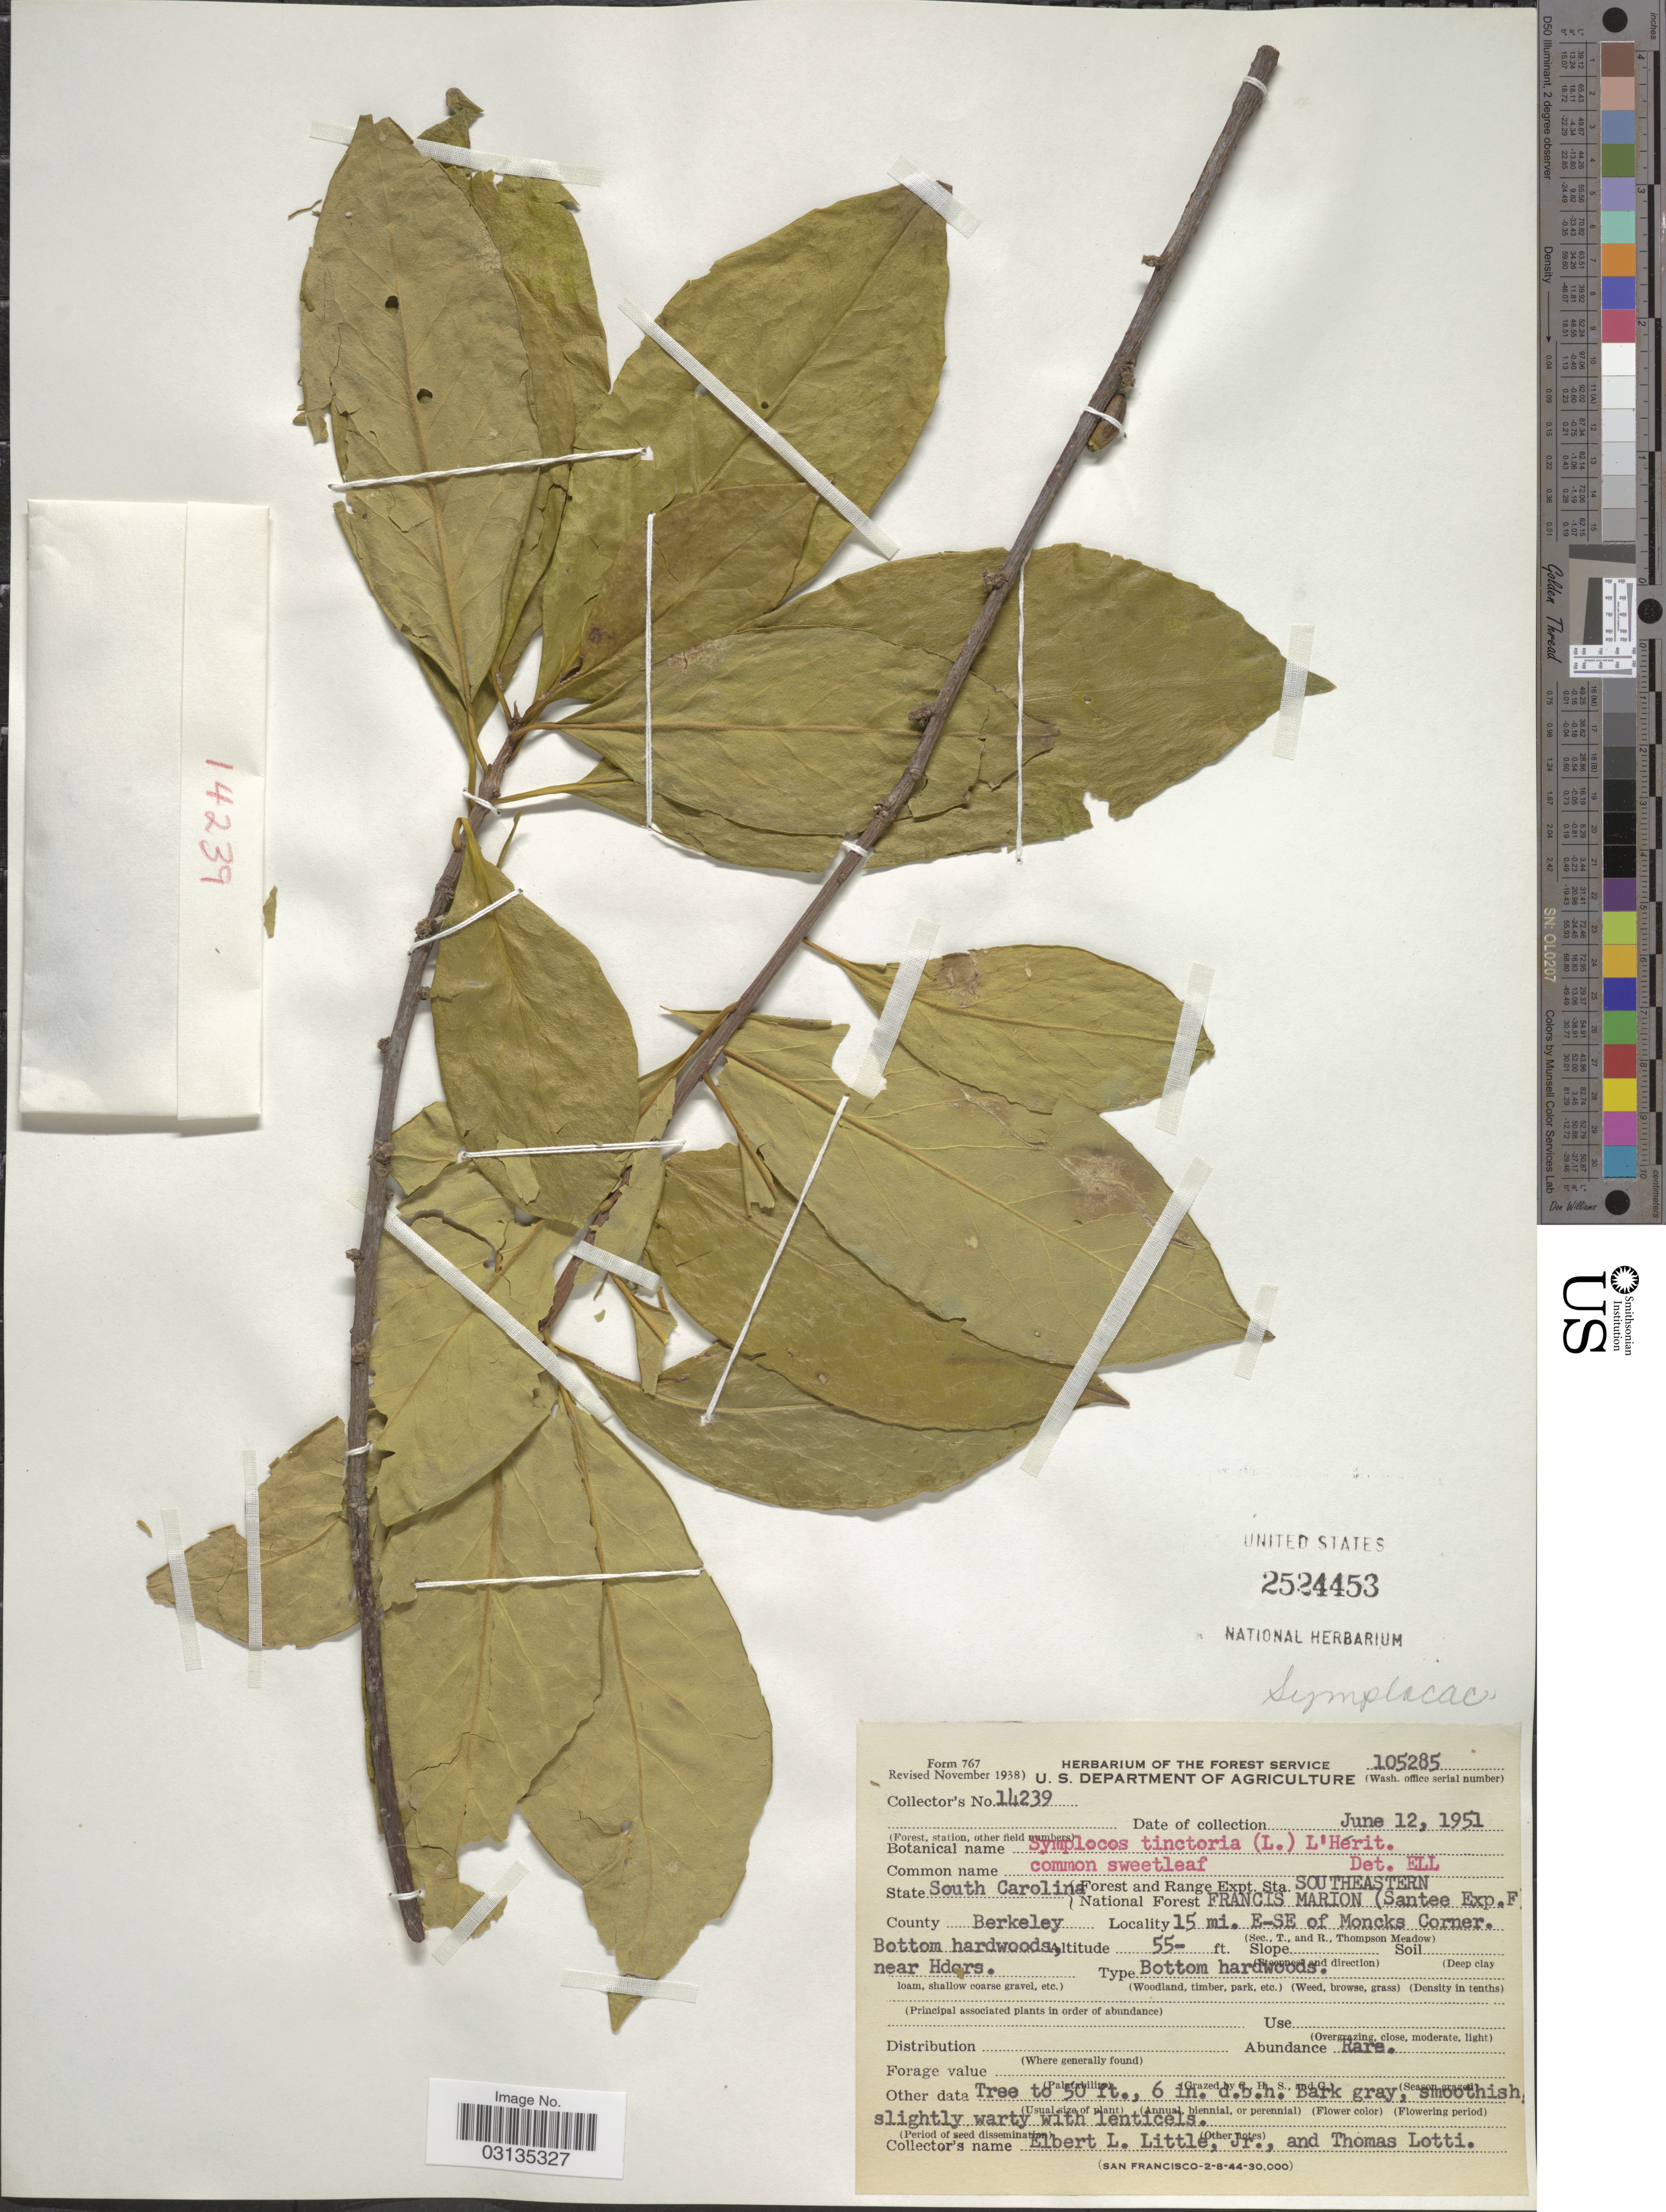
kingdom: Plantae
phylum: Tracheophyta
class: Magnoliopsida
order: Ericales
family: Symplocaceae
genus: Symplocos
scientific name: Symplocos tinctoria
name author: (L.) L'Hér.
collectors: E. L. Little & T. Lotti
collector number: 14239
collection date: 1951-06-12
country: United States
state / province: South Carolina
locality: Forest and Range Expt. Sta. Southeastern National Forest Francis Marion (Santee Exp. F), County Berkeley, 15 mi. E-SE of Moncks Corner. Bottom hardwoods, near Hdqrs.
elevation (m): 17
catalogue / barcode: US 2524453